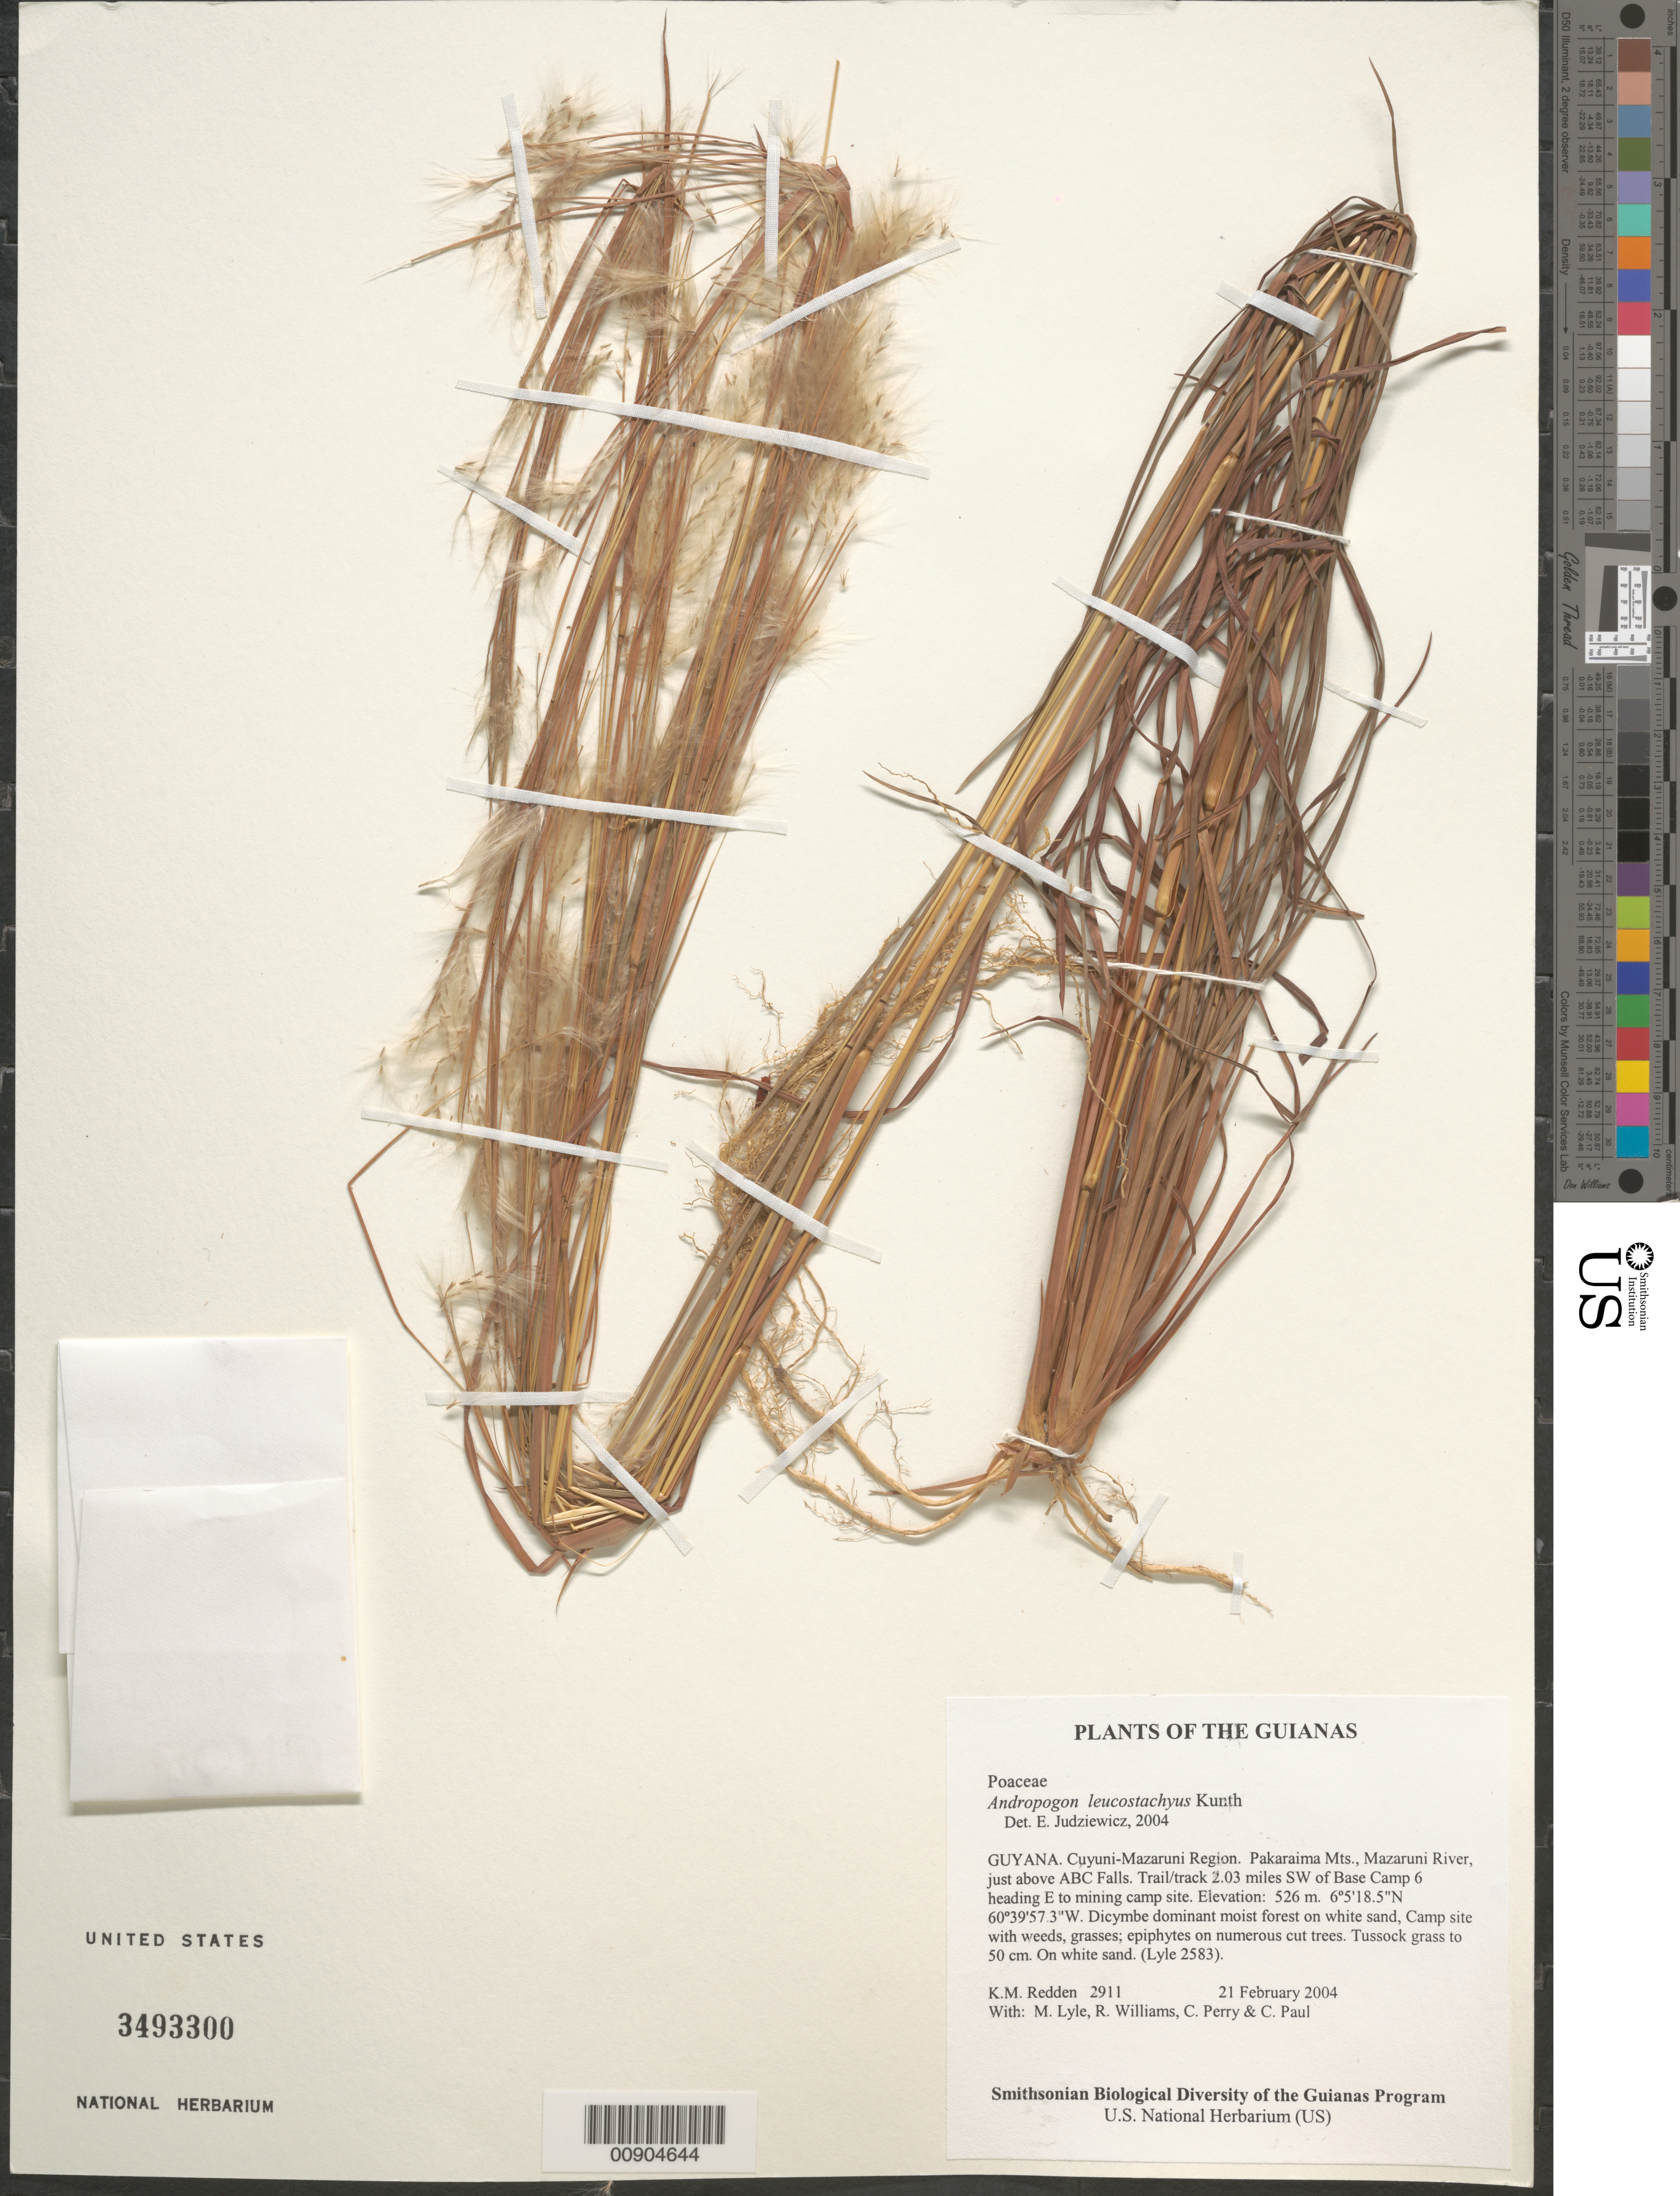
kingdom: Plantae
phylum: Tracheophyta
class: Liliopsida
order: Poales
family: Poaceae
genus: Andropogon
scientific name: Andropogon leucostachyus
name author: Kunth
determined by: Judziewicz, E. J.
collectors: K. M. Redden, M. Lyle, R. Williams, C. Perry & C. Paul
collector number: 2911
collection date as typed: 21 February 2004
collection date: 2004-02-21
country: Guyana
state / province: Cuyuni-Mazaruni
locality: Pakaraima Mts., Mazaruni River, just above ABC Falls. Trail/track 2.03 miles SW of Base Camp 6 heading E to mining camp site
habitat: Dicymbe dominant moist forest on white sand. Camp site with weeds, grasses; epiphytes on numerous cut trees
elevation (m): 526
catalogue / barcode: US 3493300